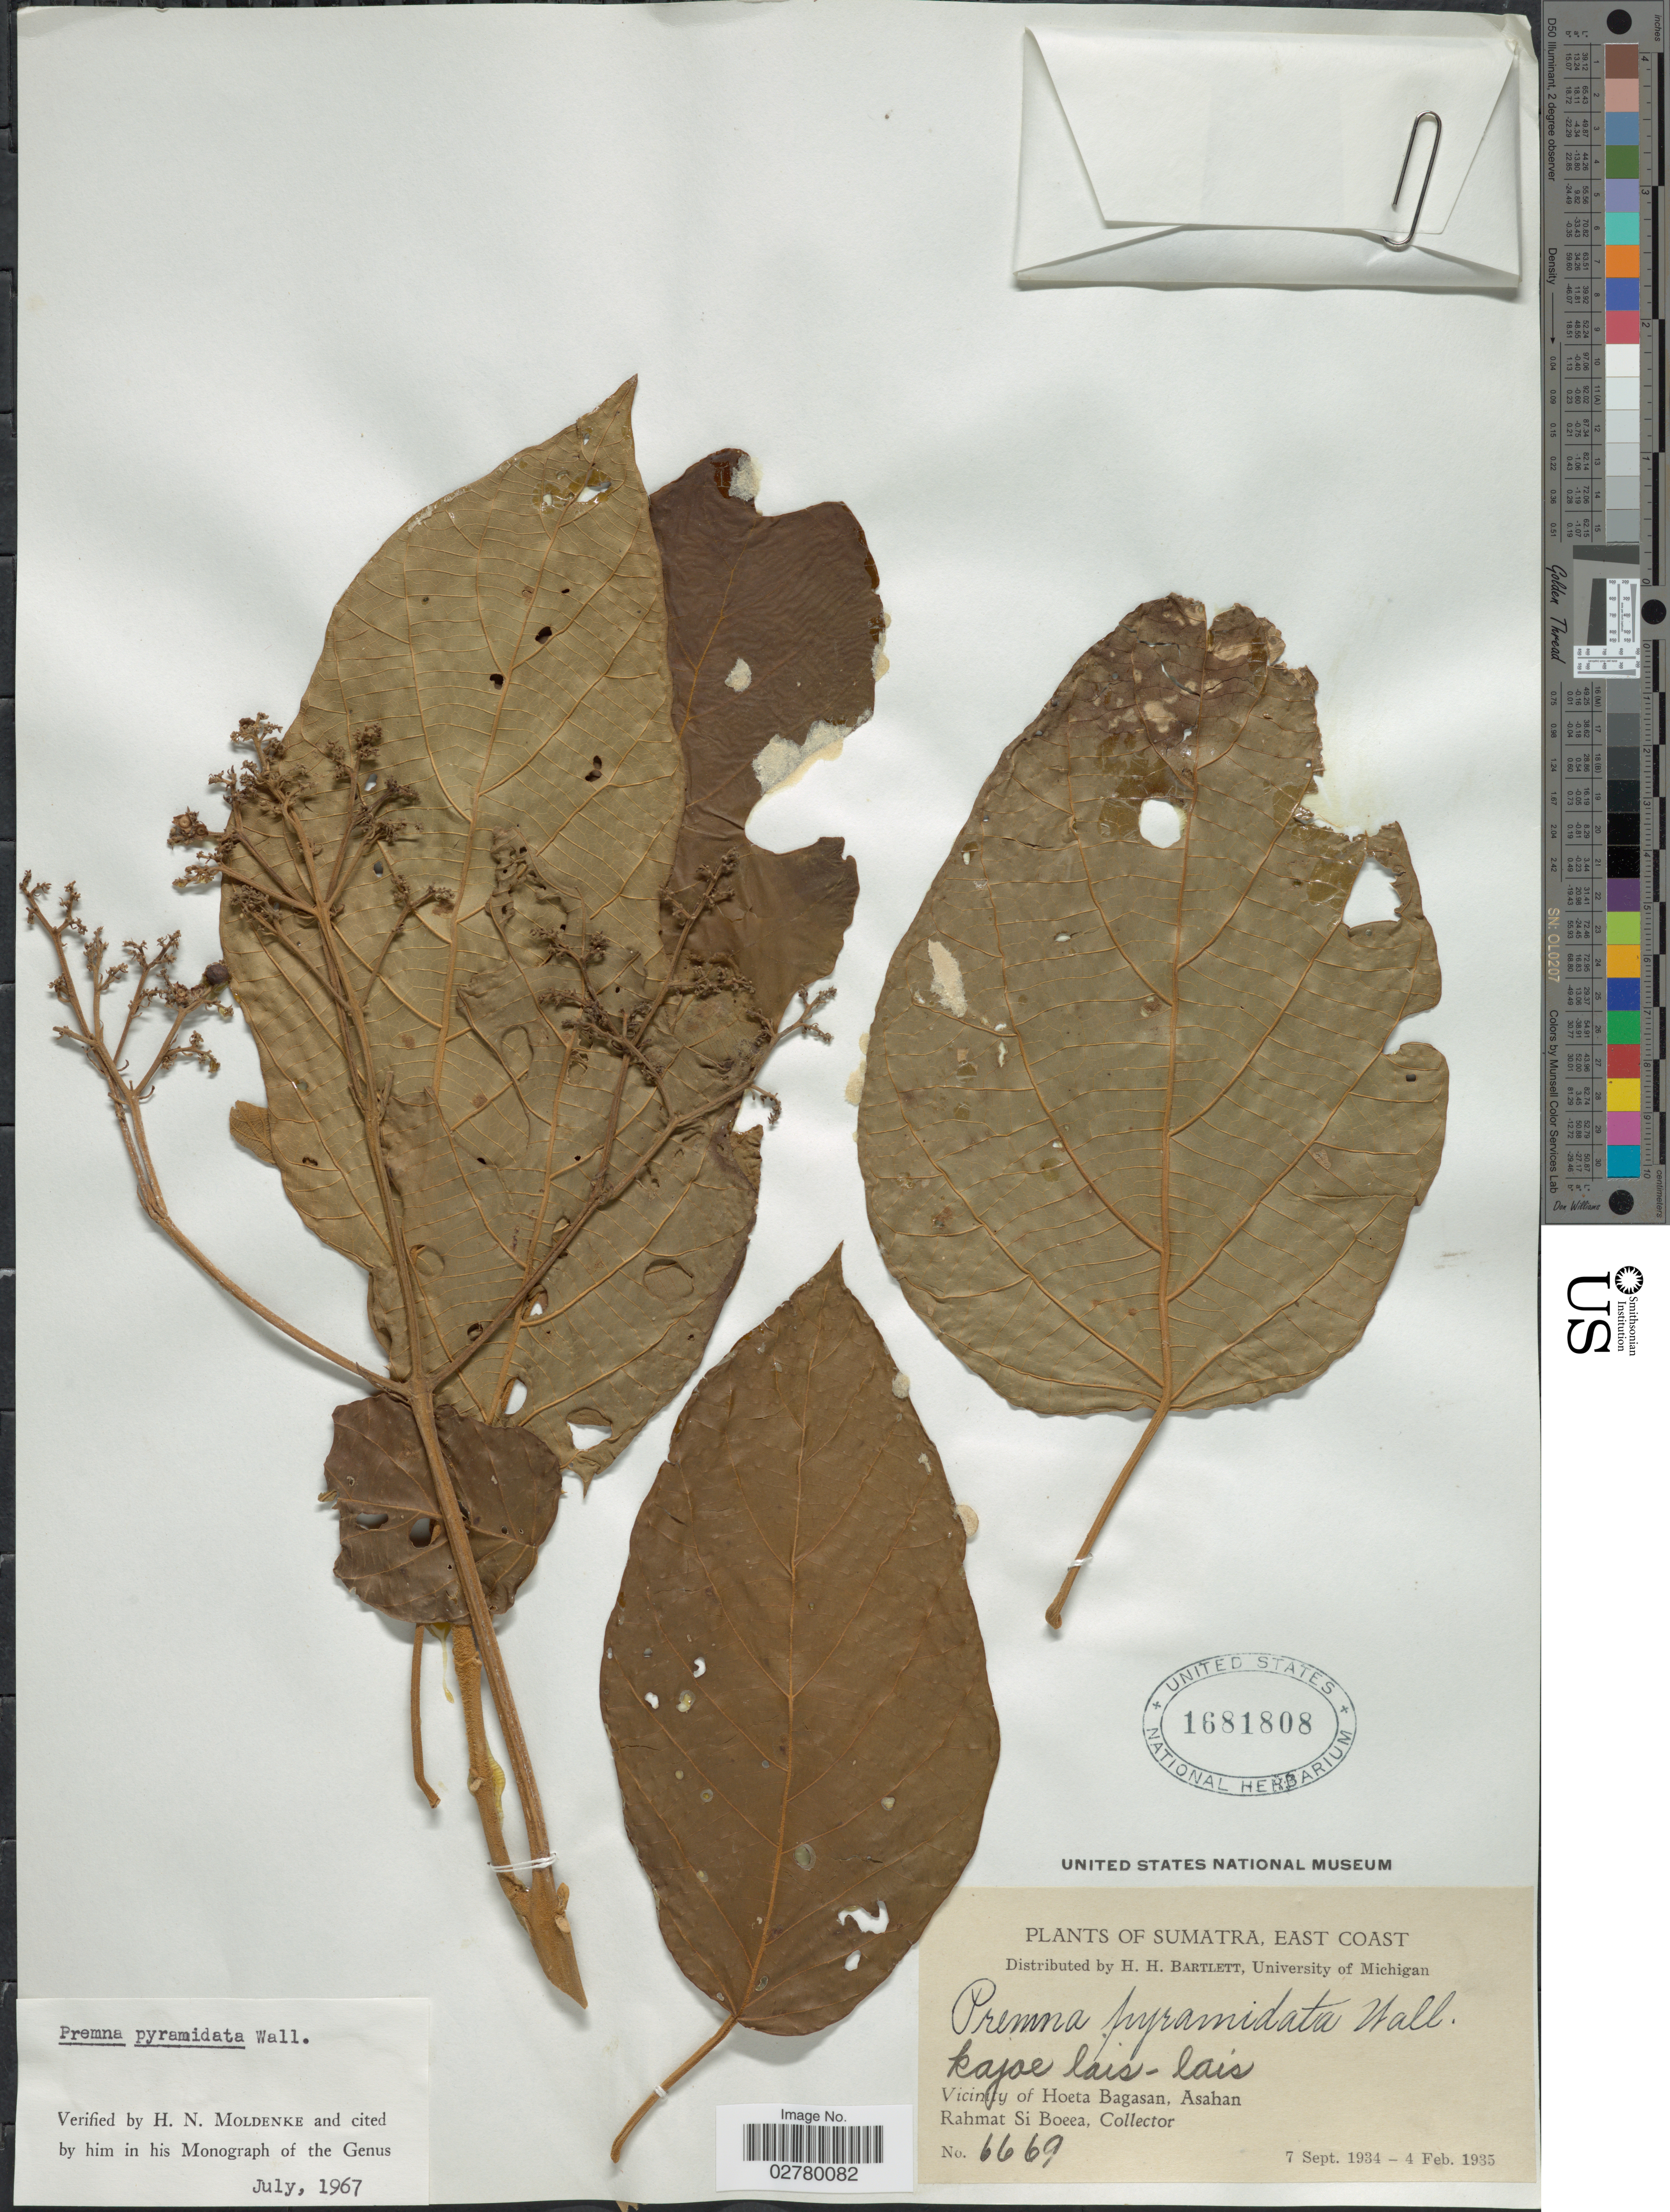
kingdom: Plantae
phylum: Tracheophyta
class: Magnoliopsida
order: Lamiales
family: Lamiaceae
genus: Premna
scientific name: Premna pyramidata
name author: Wall. ex Schauer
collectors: Rahmat Si Boeea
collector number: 6669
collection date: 1934-09-07/1935-02-04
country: Indonesia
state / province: Sumatra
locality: East Coast. Vicinity of Hoeta Bagasan, Asahan.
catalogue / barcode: US 1681808